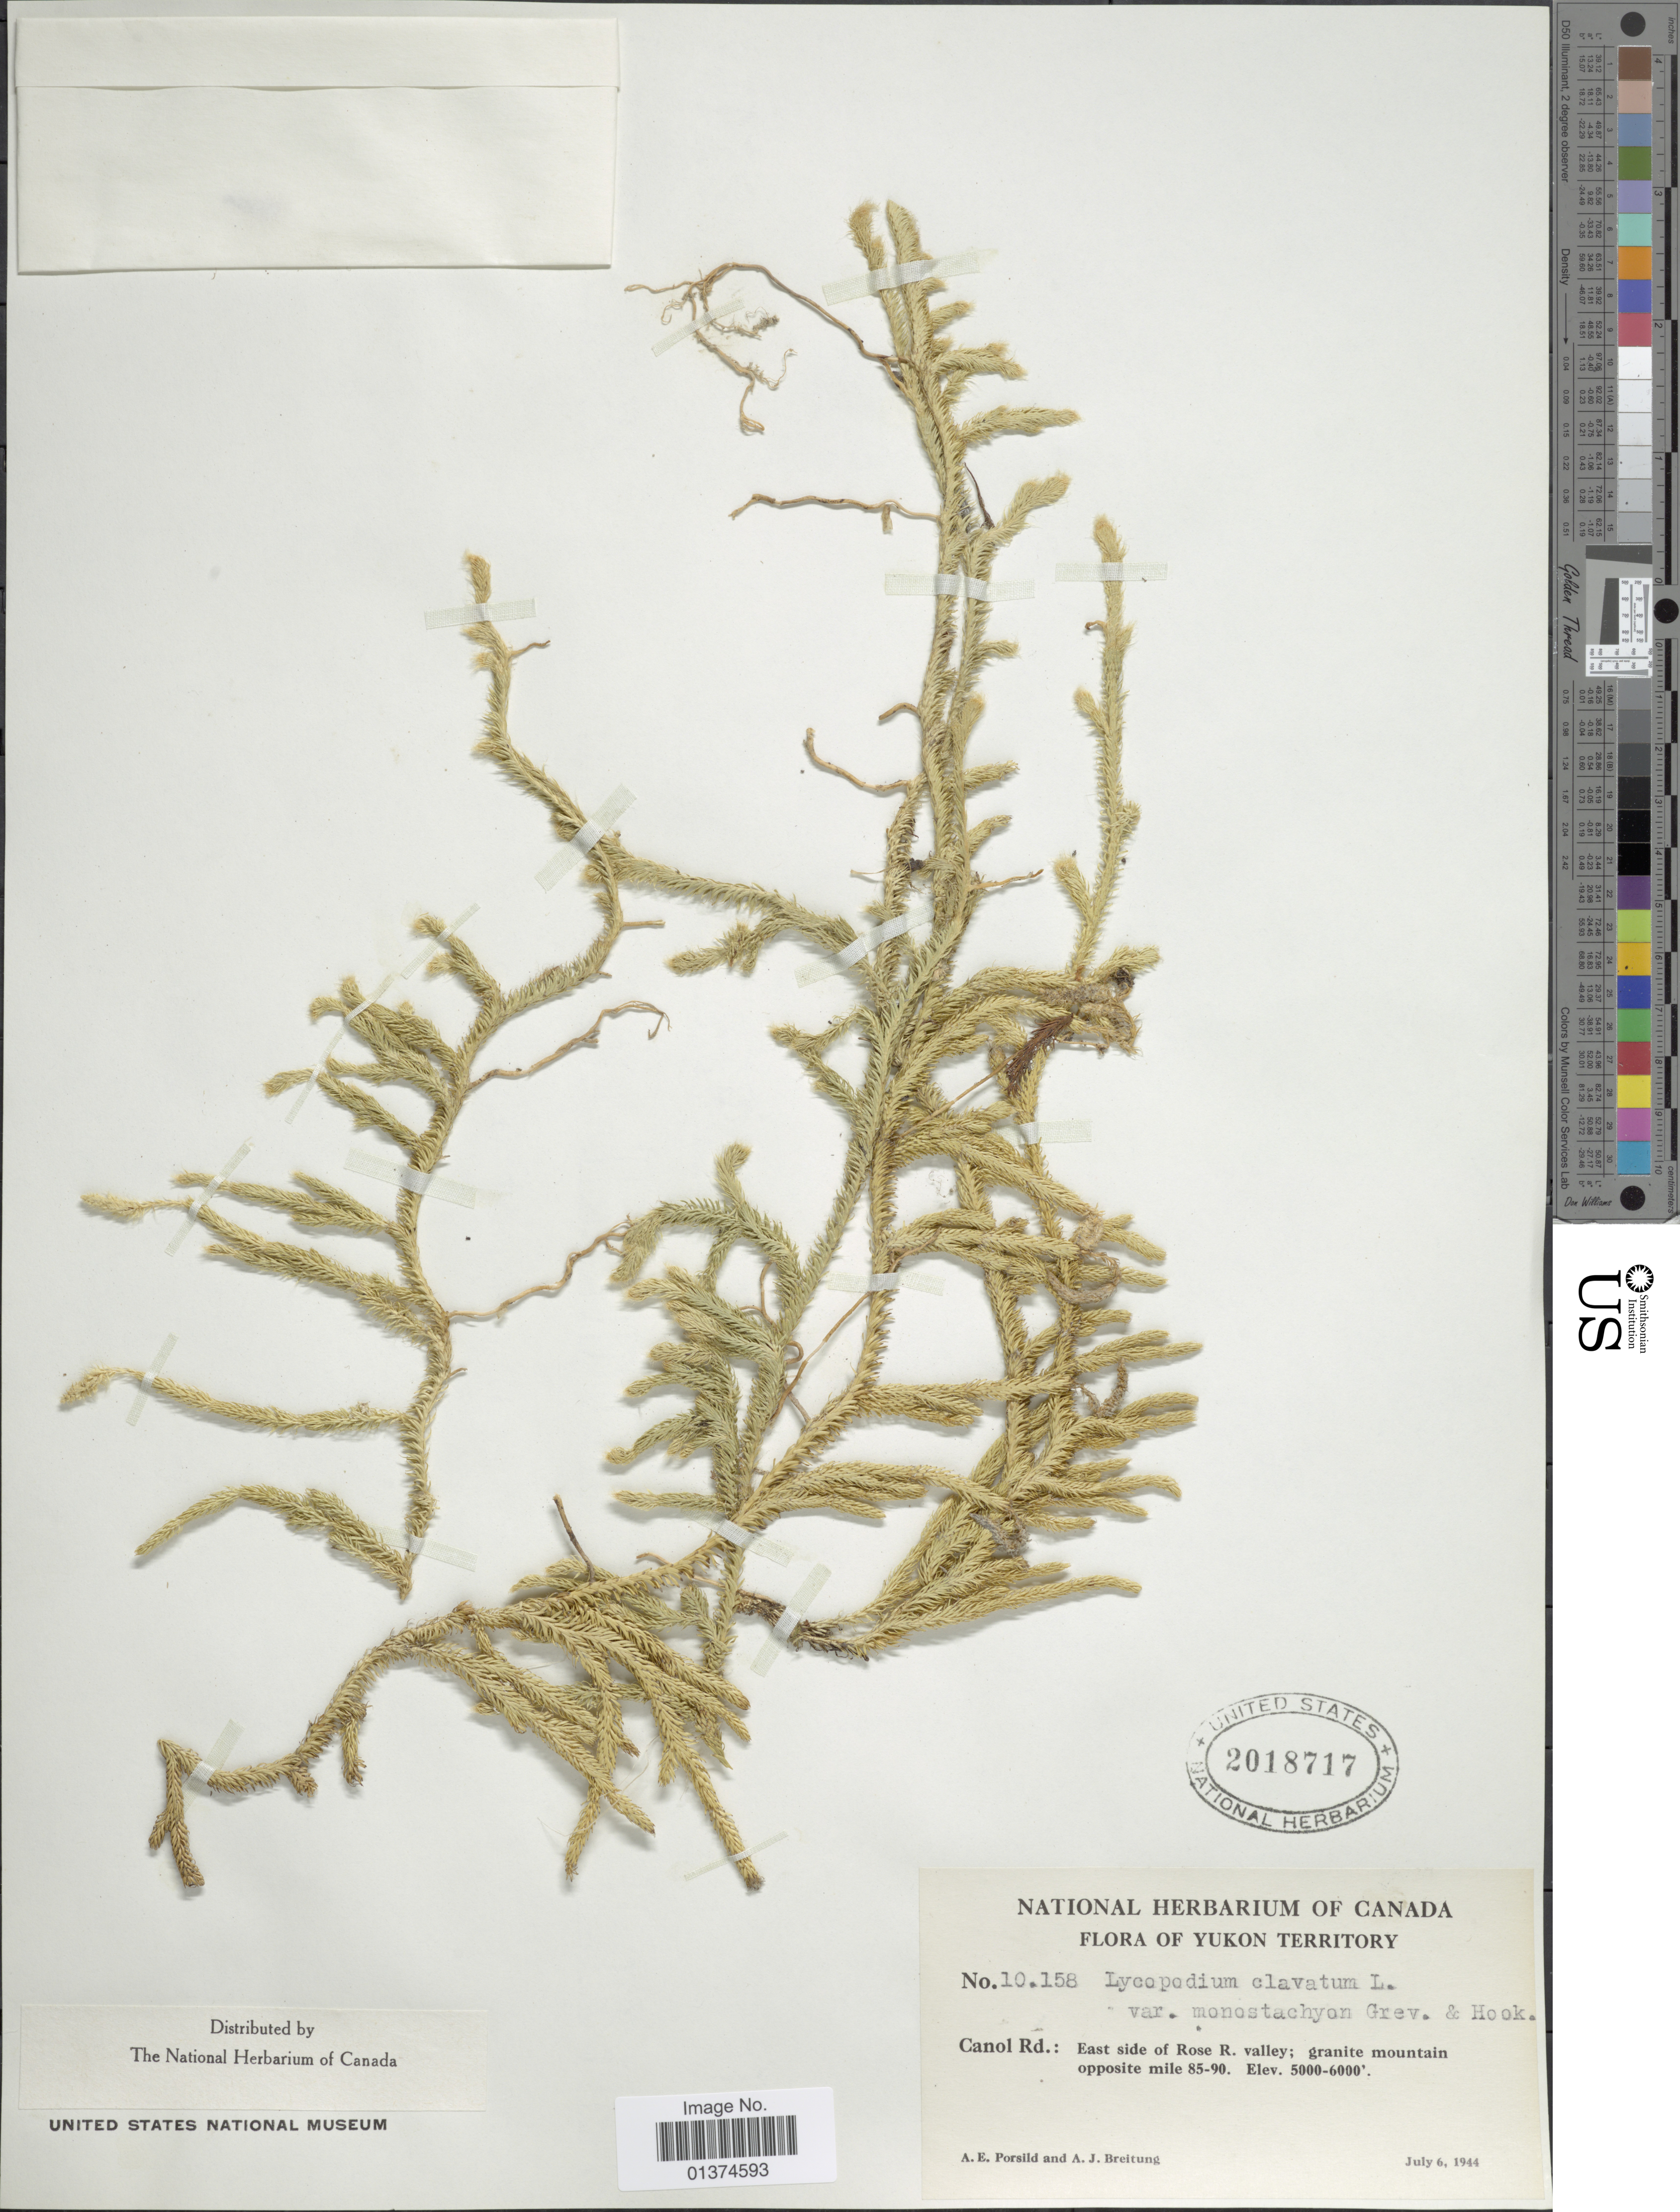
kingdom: Plantae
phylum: Tracheophyta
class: Lycopodiopsida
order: Lycopodiales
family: Lycopodiaceae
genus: Lycopodium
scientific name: Lycopodium clavatum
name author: L.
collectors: A. E. Porsild & A. Breitung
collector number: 10158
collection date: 1944-07-06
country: Canada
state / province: Yukon Territory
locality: Canol rd: East side of Rose R valley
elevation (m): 1524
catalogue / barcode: US 2018717